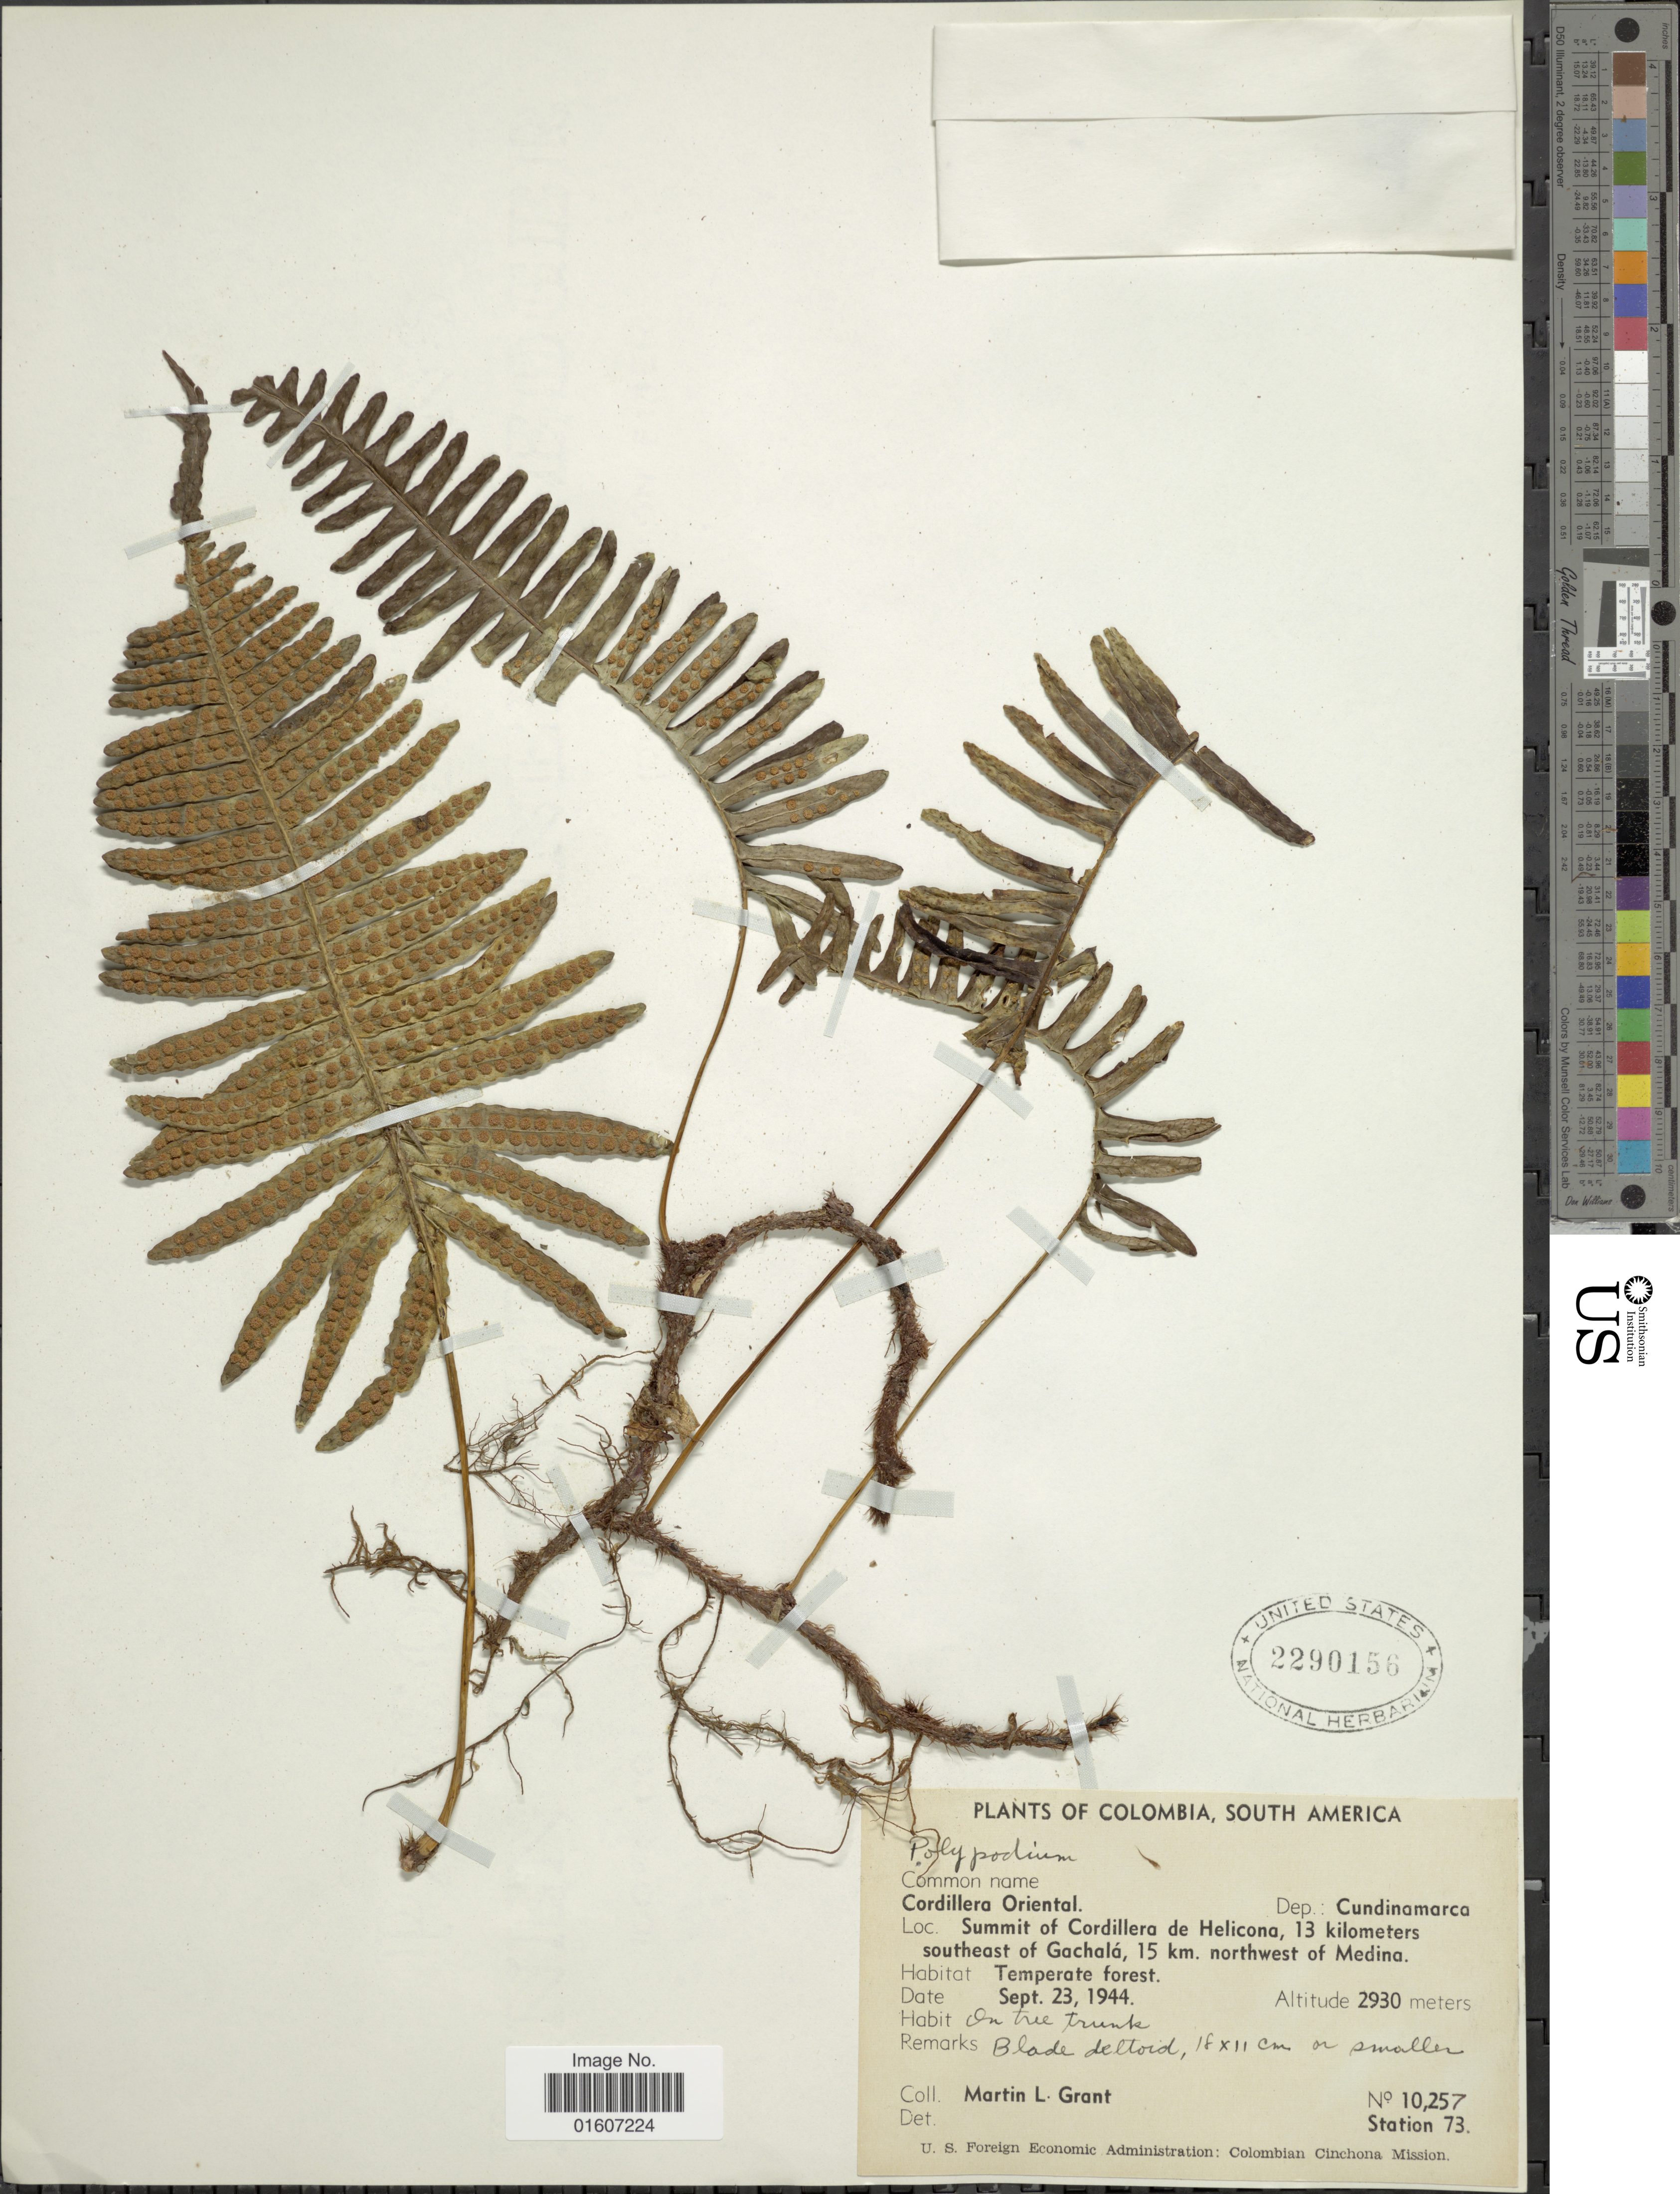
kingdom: Plantae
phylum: Tracheophyta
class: Polypodiopsida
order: Polypodiales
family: Polypodiaceae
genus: Serpocaulon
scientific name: Serpocaulon sp.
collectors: M. L. Grant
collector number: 10257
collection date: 1944-09-23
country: Colombia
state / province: Cundinamarca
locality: Cordillera Oriental, Dep. Cundinamarca, Summit of Cordillera de Helicona, 13 kilometers southeast of Gachalá, 15 km. northwest of Medina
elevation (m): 2930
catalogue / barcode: US 2290156